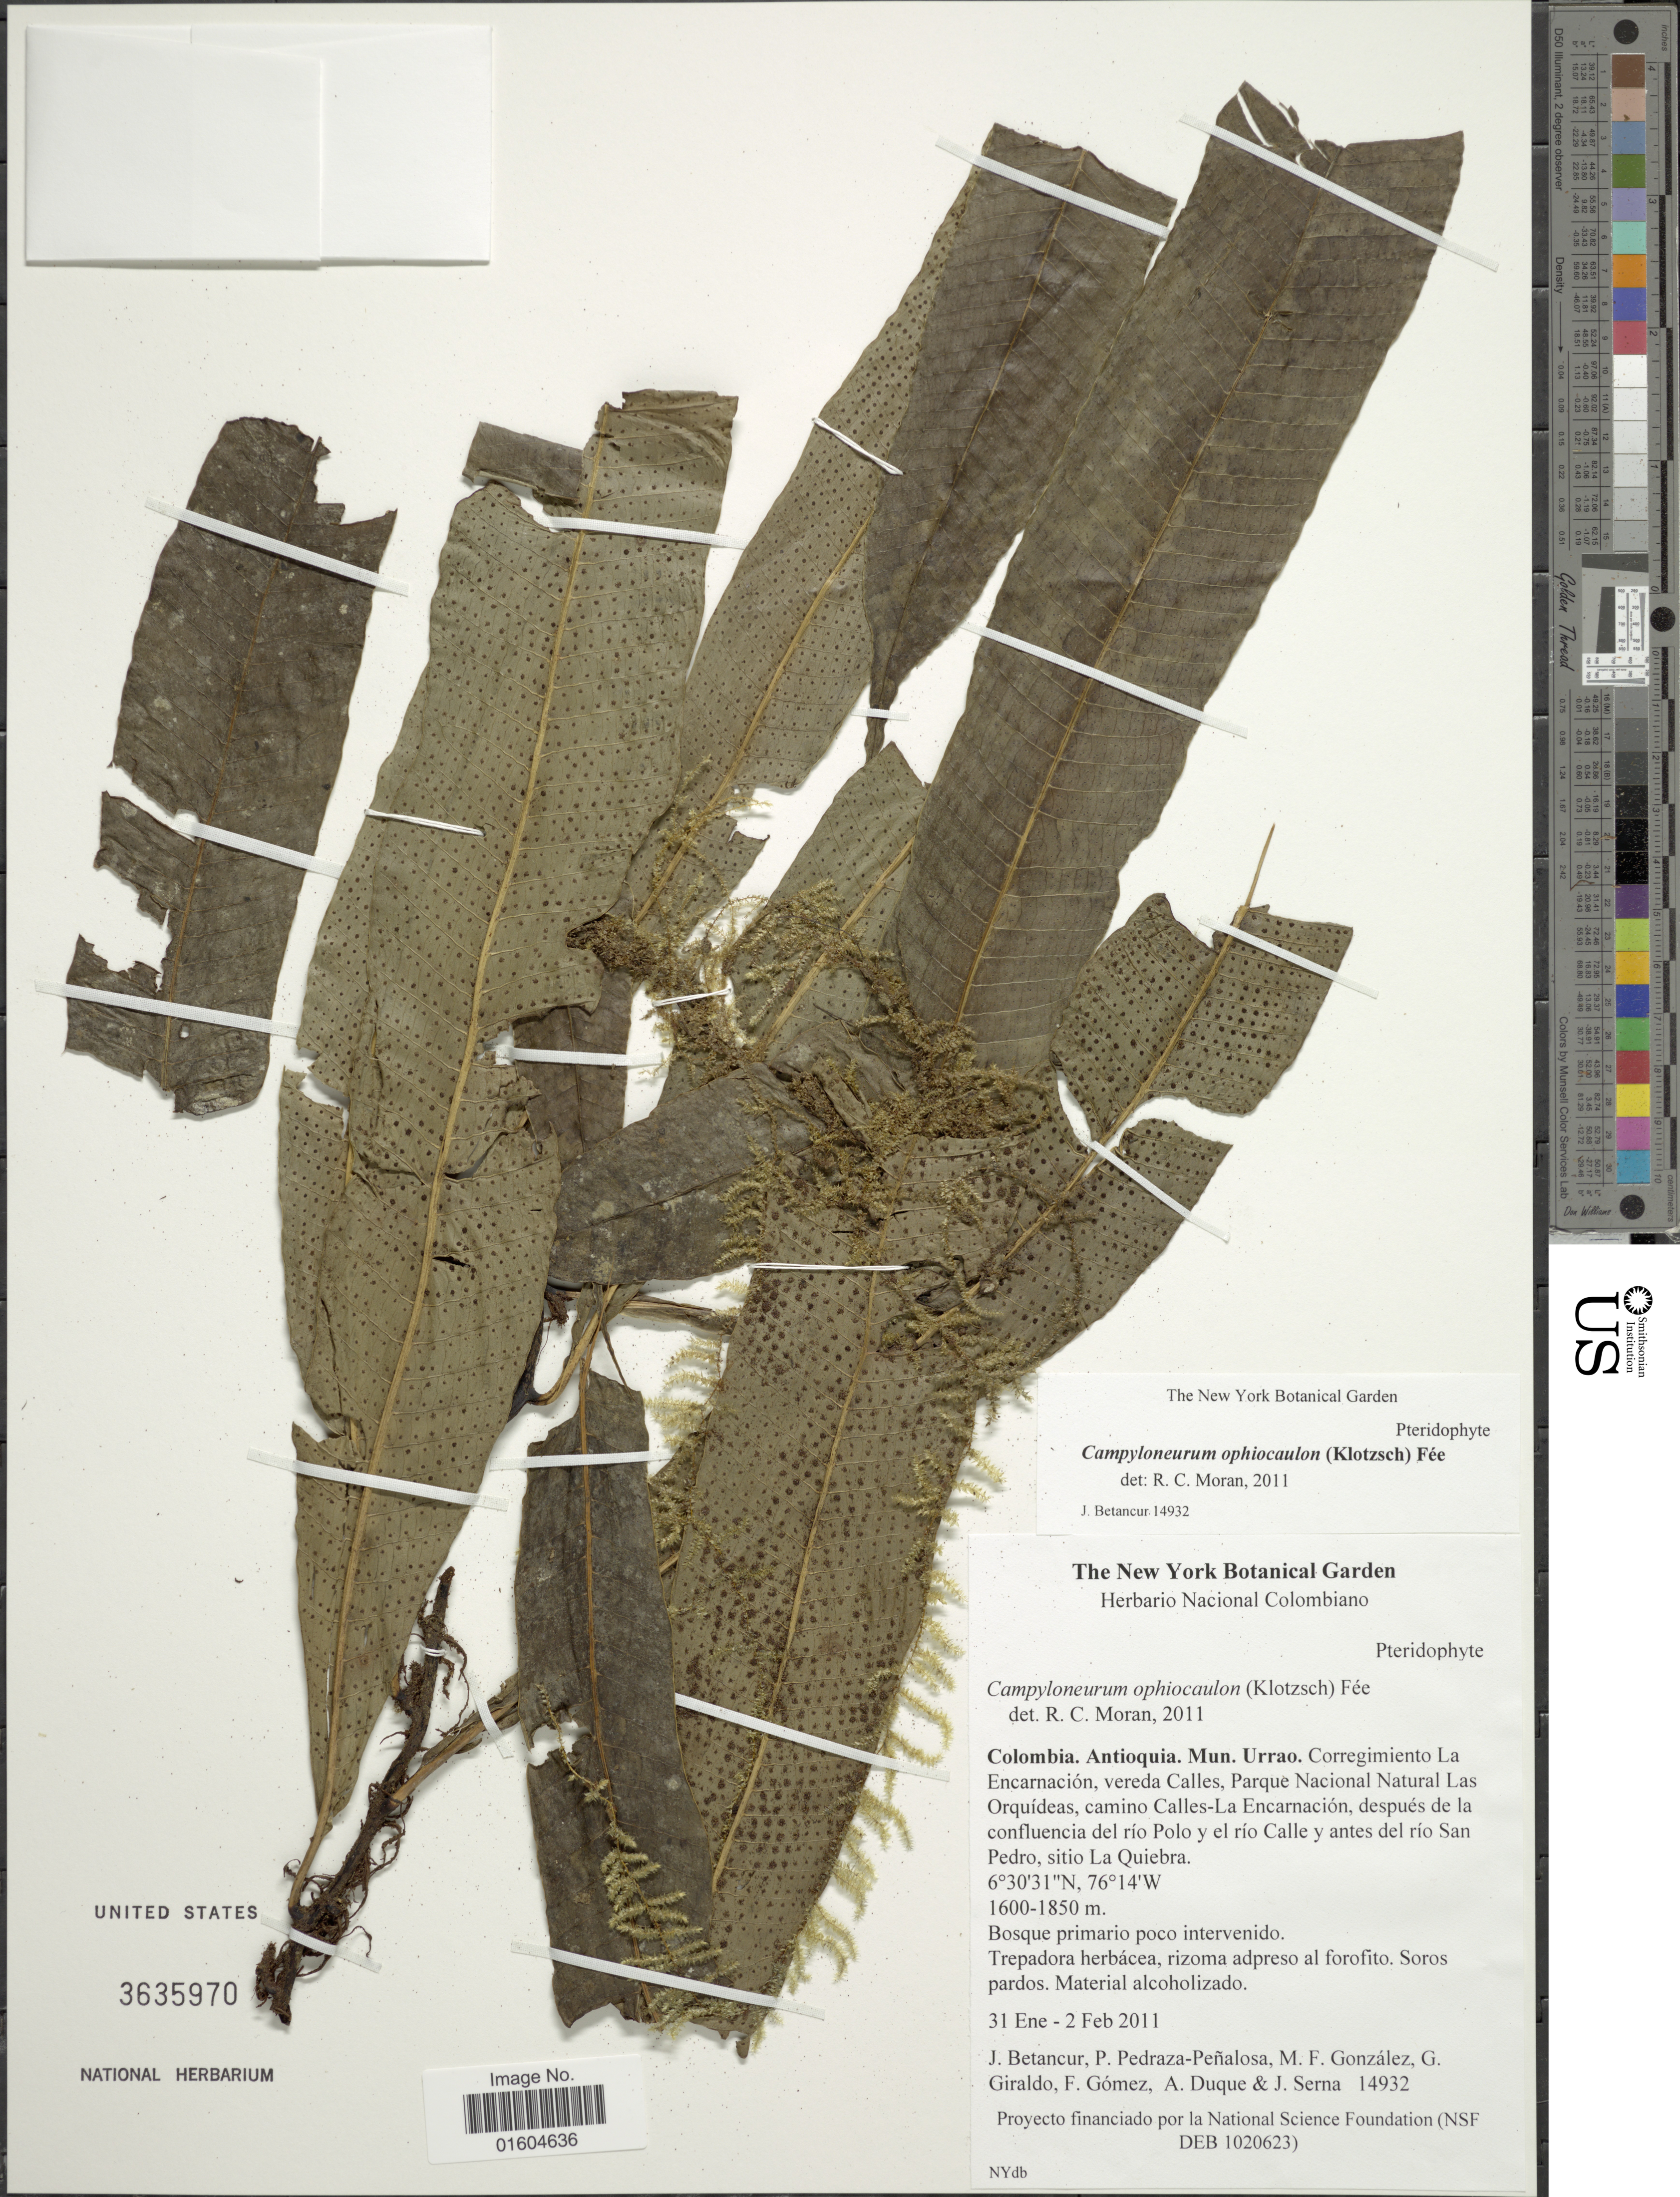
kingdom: Plantae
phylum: Tracheophyta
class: Polypodiopsida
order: Polypodiales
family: Polypodiaceae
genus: Campyloneurum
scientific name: Campyloneurum ophiocaulon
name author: (Klotzsch) Fée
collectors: J. Betancur, P. Pedraza-Peñalosa, M. Gonzalez, G. Giraldo & et al.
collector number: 14932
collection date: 2011-01-31/2011-02-02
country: Colombia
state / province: Antioquia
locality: Colombia. Antioquia. Mun. Urrao. Corregimiento La Encarnacion, vereda Calles, Parque Nacional Natural Las Orquideas, camino Calles- La Encarnacion, despues de la confluencia del rio Polo y antes del rio San Pedro, sitio La Quiebra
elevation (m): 1600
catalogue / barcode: US 3635970